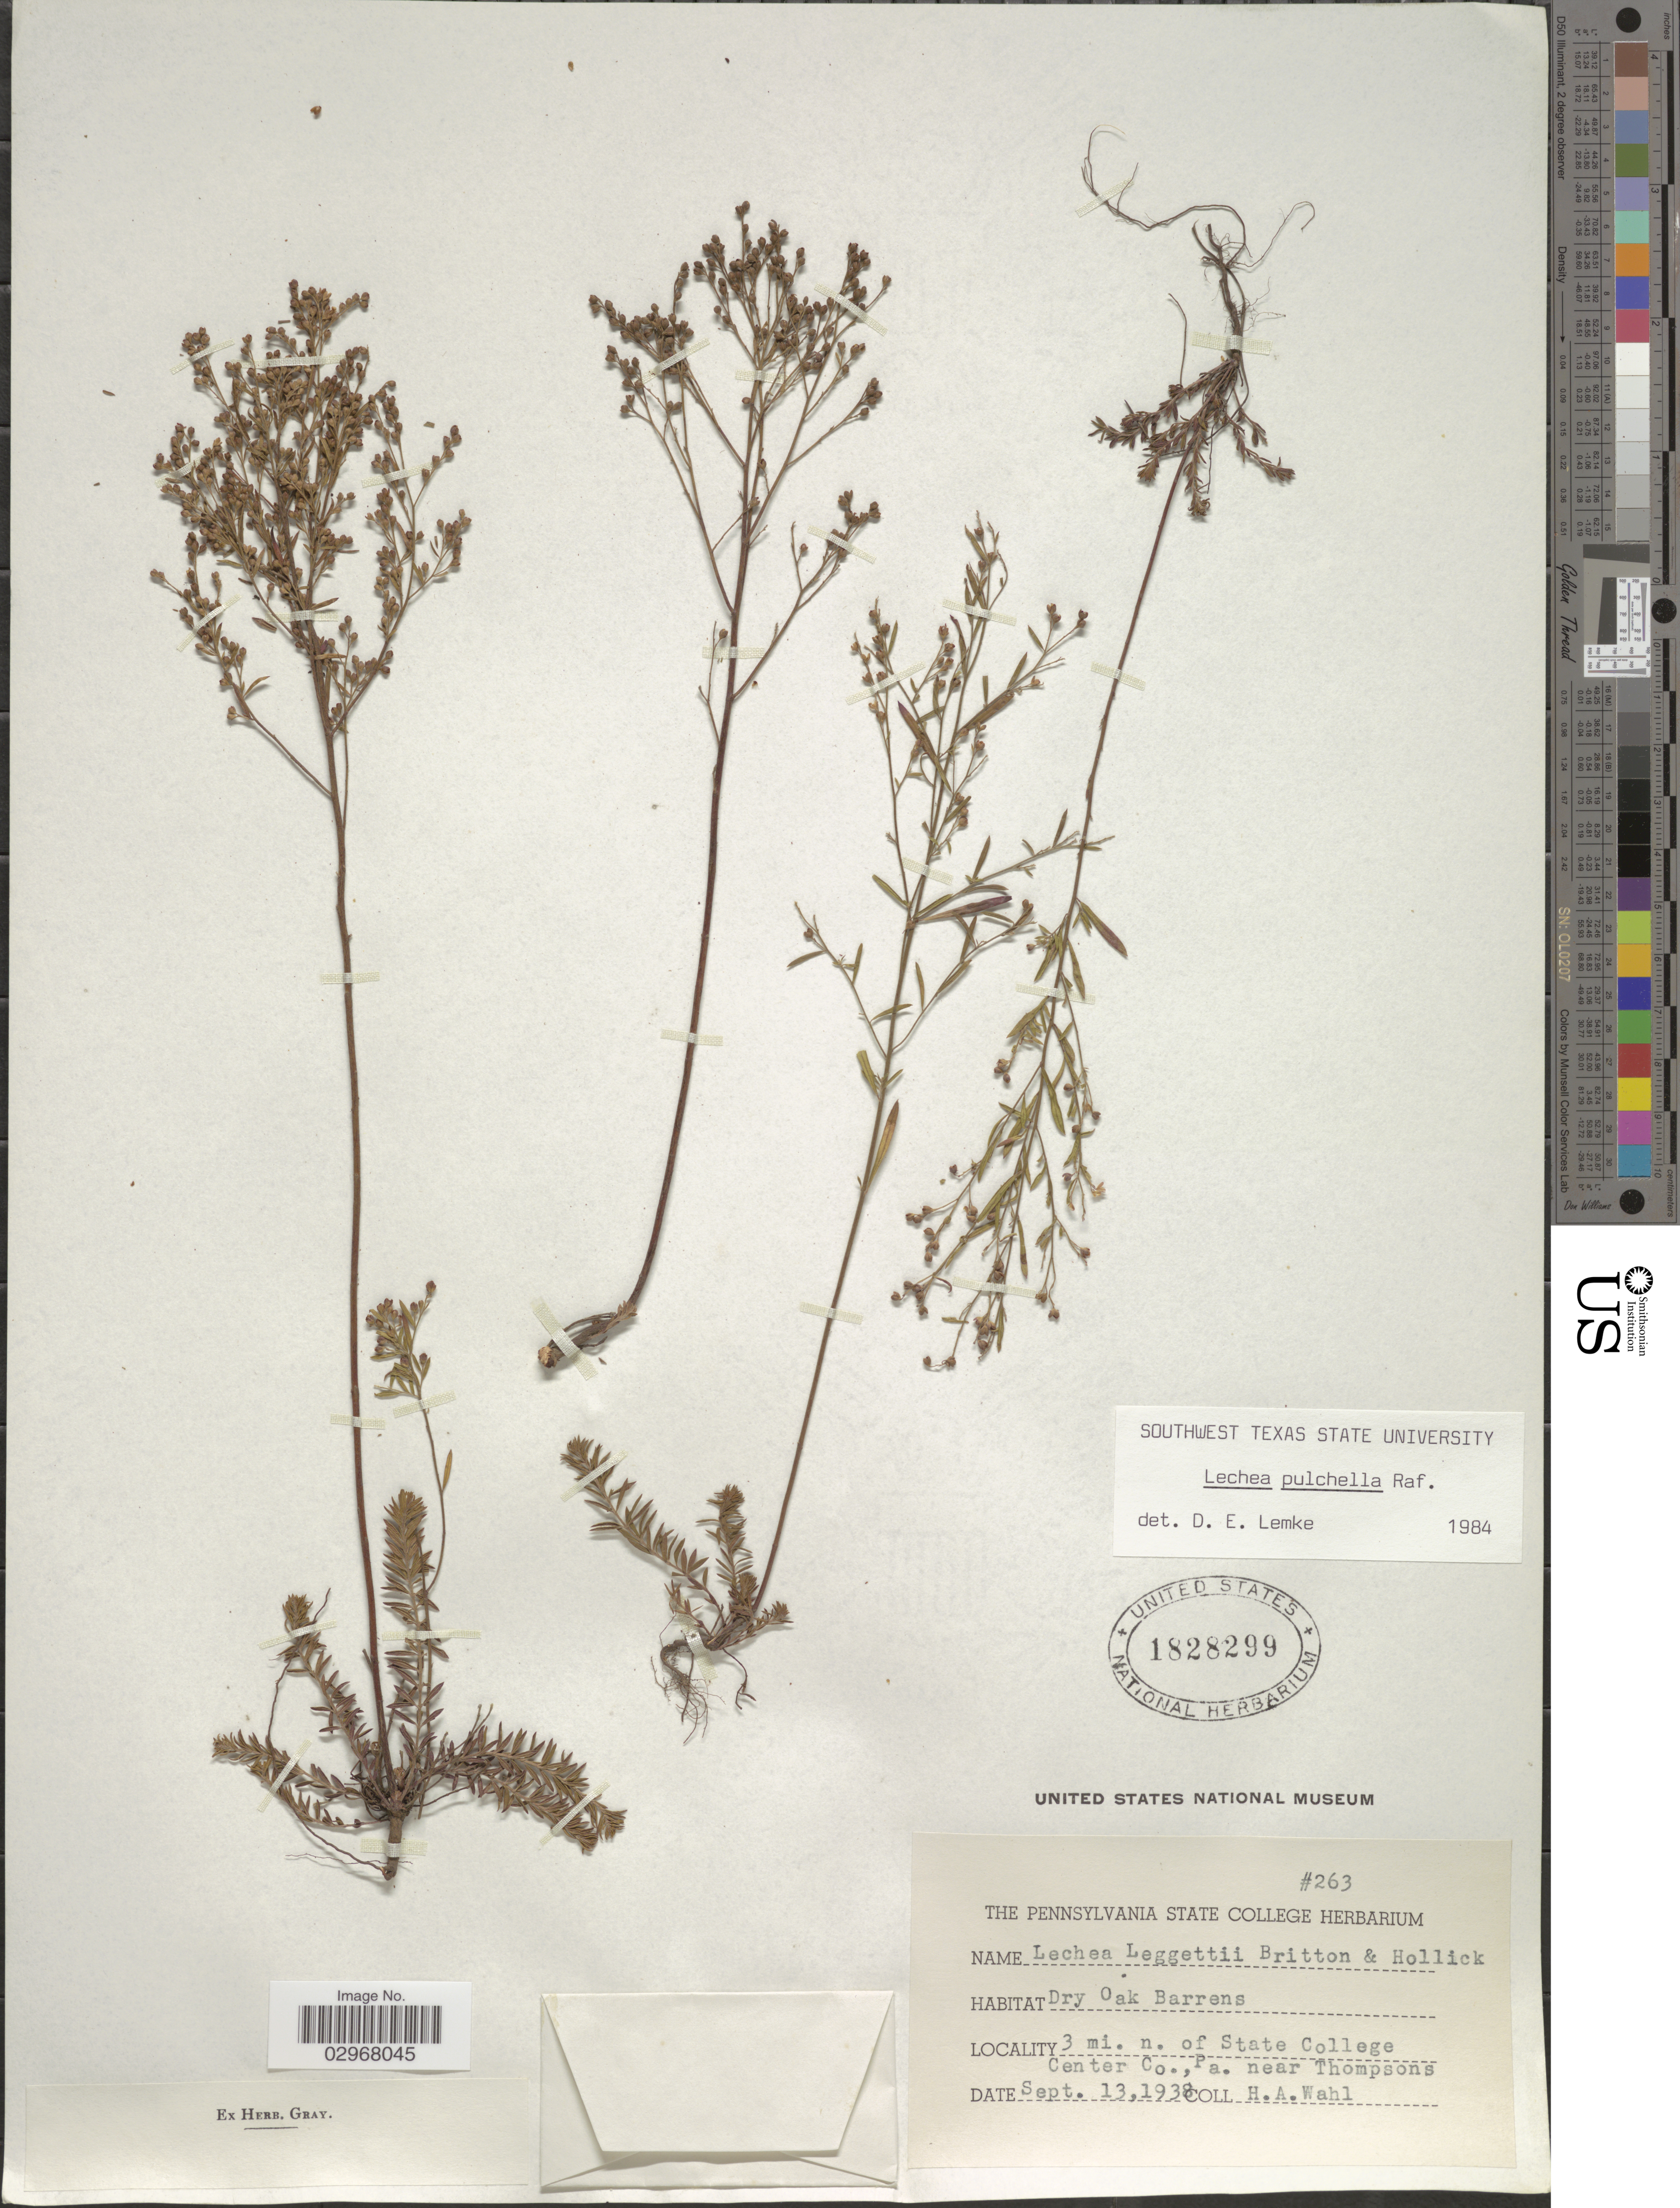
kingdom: Plantae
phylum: Tracheophyta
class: Magnoliopsida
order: Malvales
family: Cistaceae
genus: Lechea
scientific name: Lechea pulchella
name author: Raf.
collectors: H. A. Wahl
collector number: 263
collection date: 1938-09-13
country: United States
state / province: Pennsylvania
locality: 3 mi. n. of State College Center Co., Pa. near Thompsons.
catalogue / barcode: US 1828299